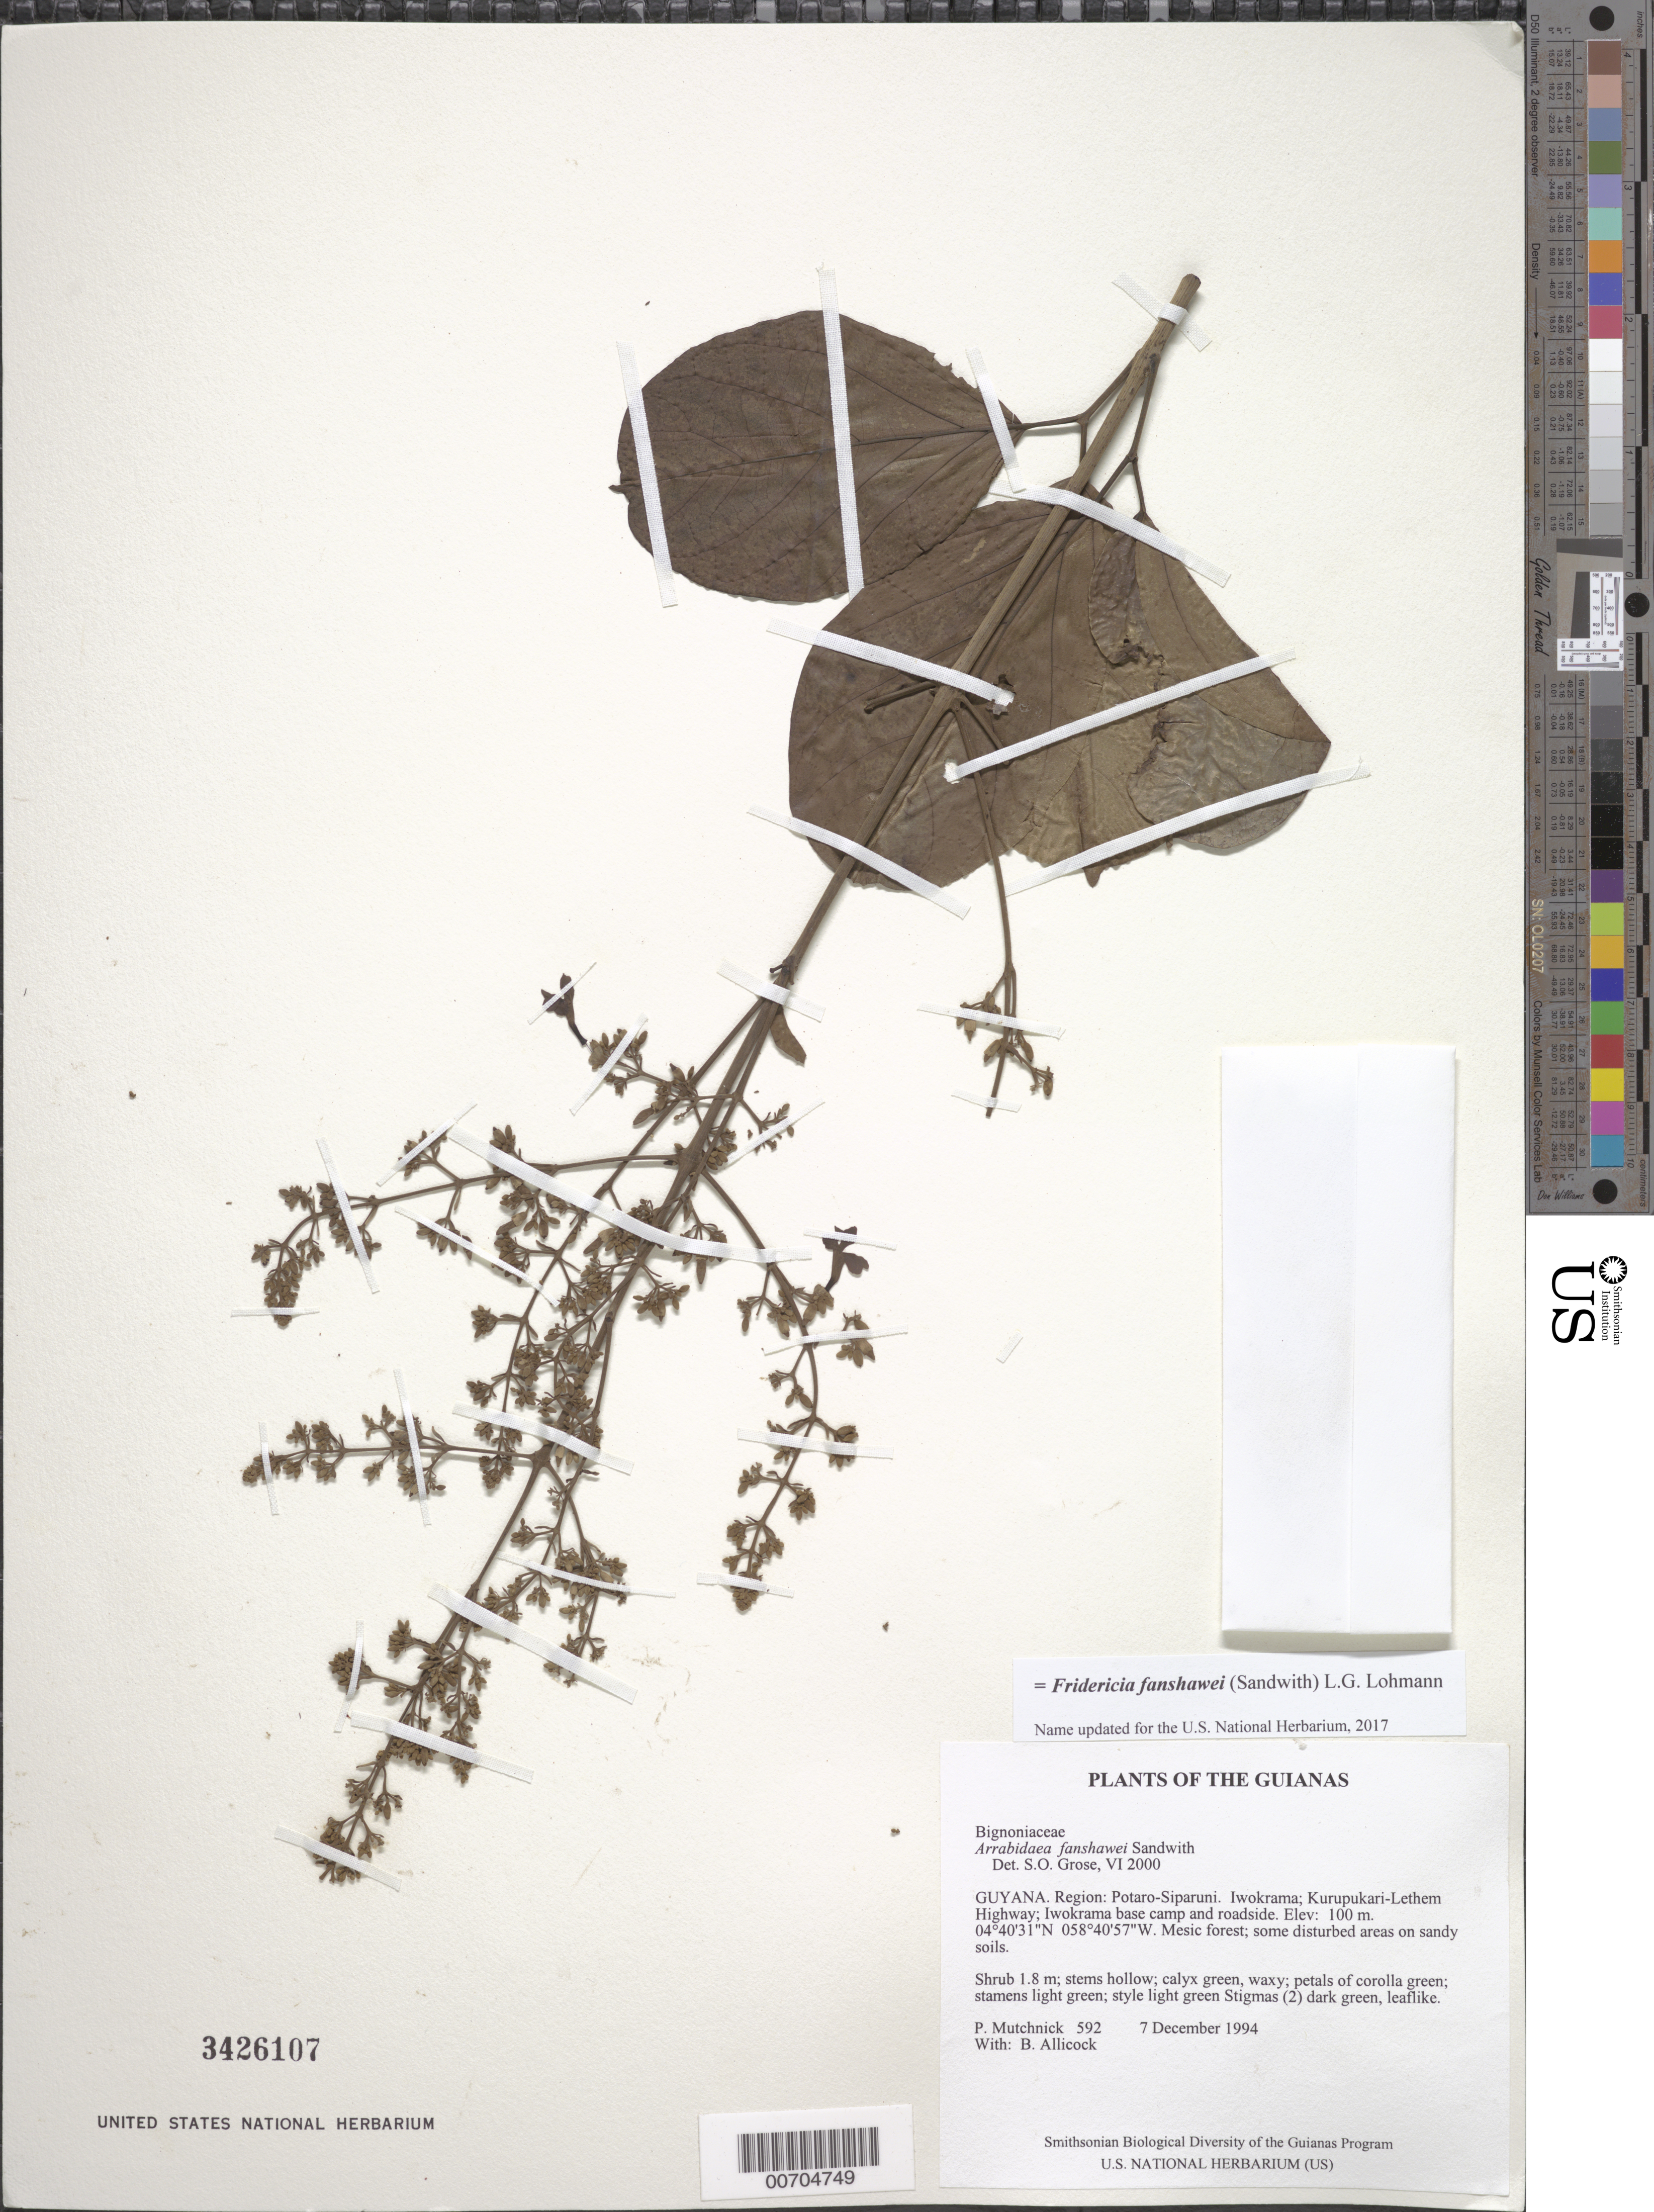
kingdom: Plantae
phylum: Tracheophyta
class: Magnoliopsida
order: Lamiales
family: Bignoniaceae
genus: Fridericia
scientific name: Fridericia fanshawei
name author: (Sandwith) L.G. Lohmann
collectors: P. Mutchnick & B. Allicock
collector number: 592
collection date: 1994-12-07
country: Guyana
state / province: Potaro-Siparuni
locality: The Guianas. Region: Potaro-Siparuni. Iwokrama; Kurupukari-Lethem Highway; Iwokrama base camp and roadside.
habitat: Mesic forest; some disturbed areas on sandy soils.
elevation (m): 100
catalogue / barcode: US 3426107